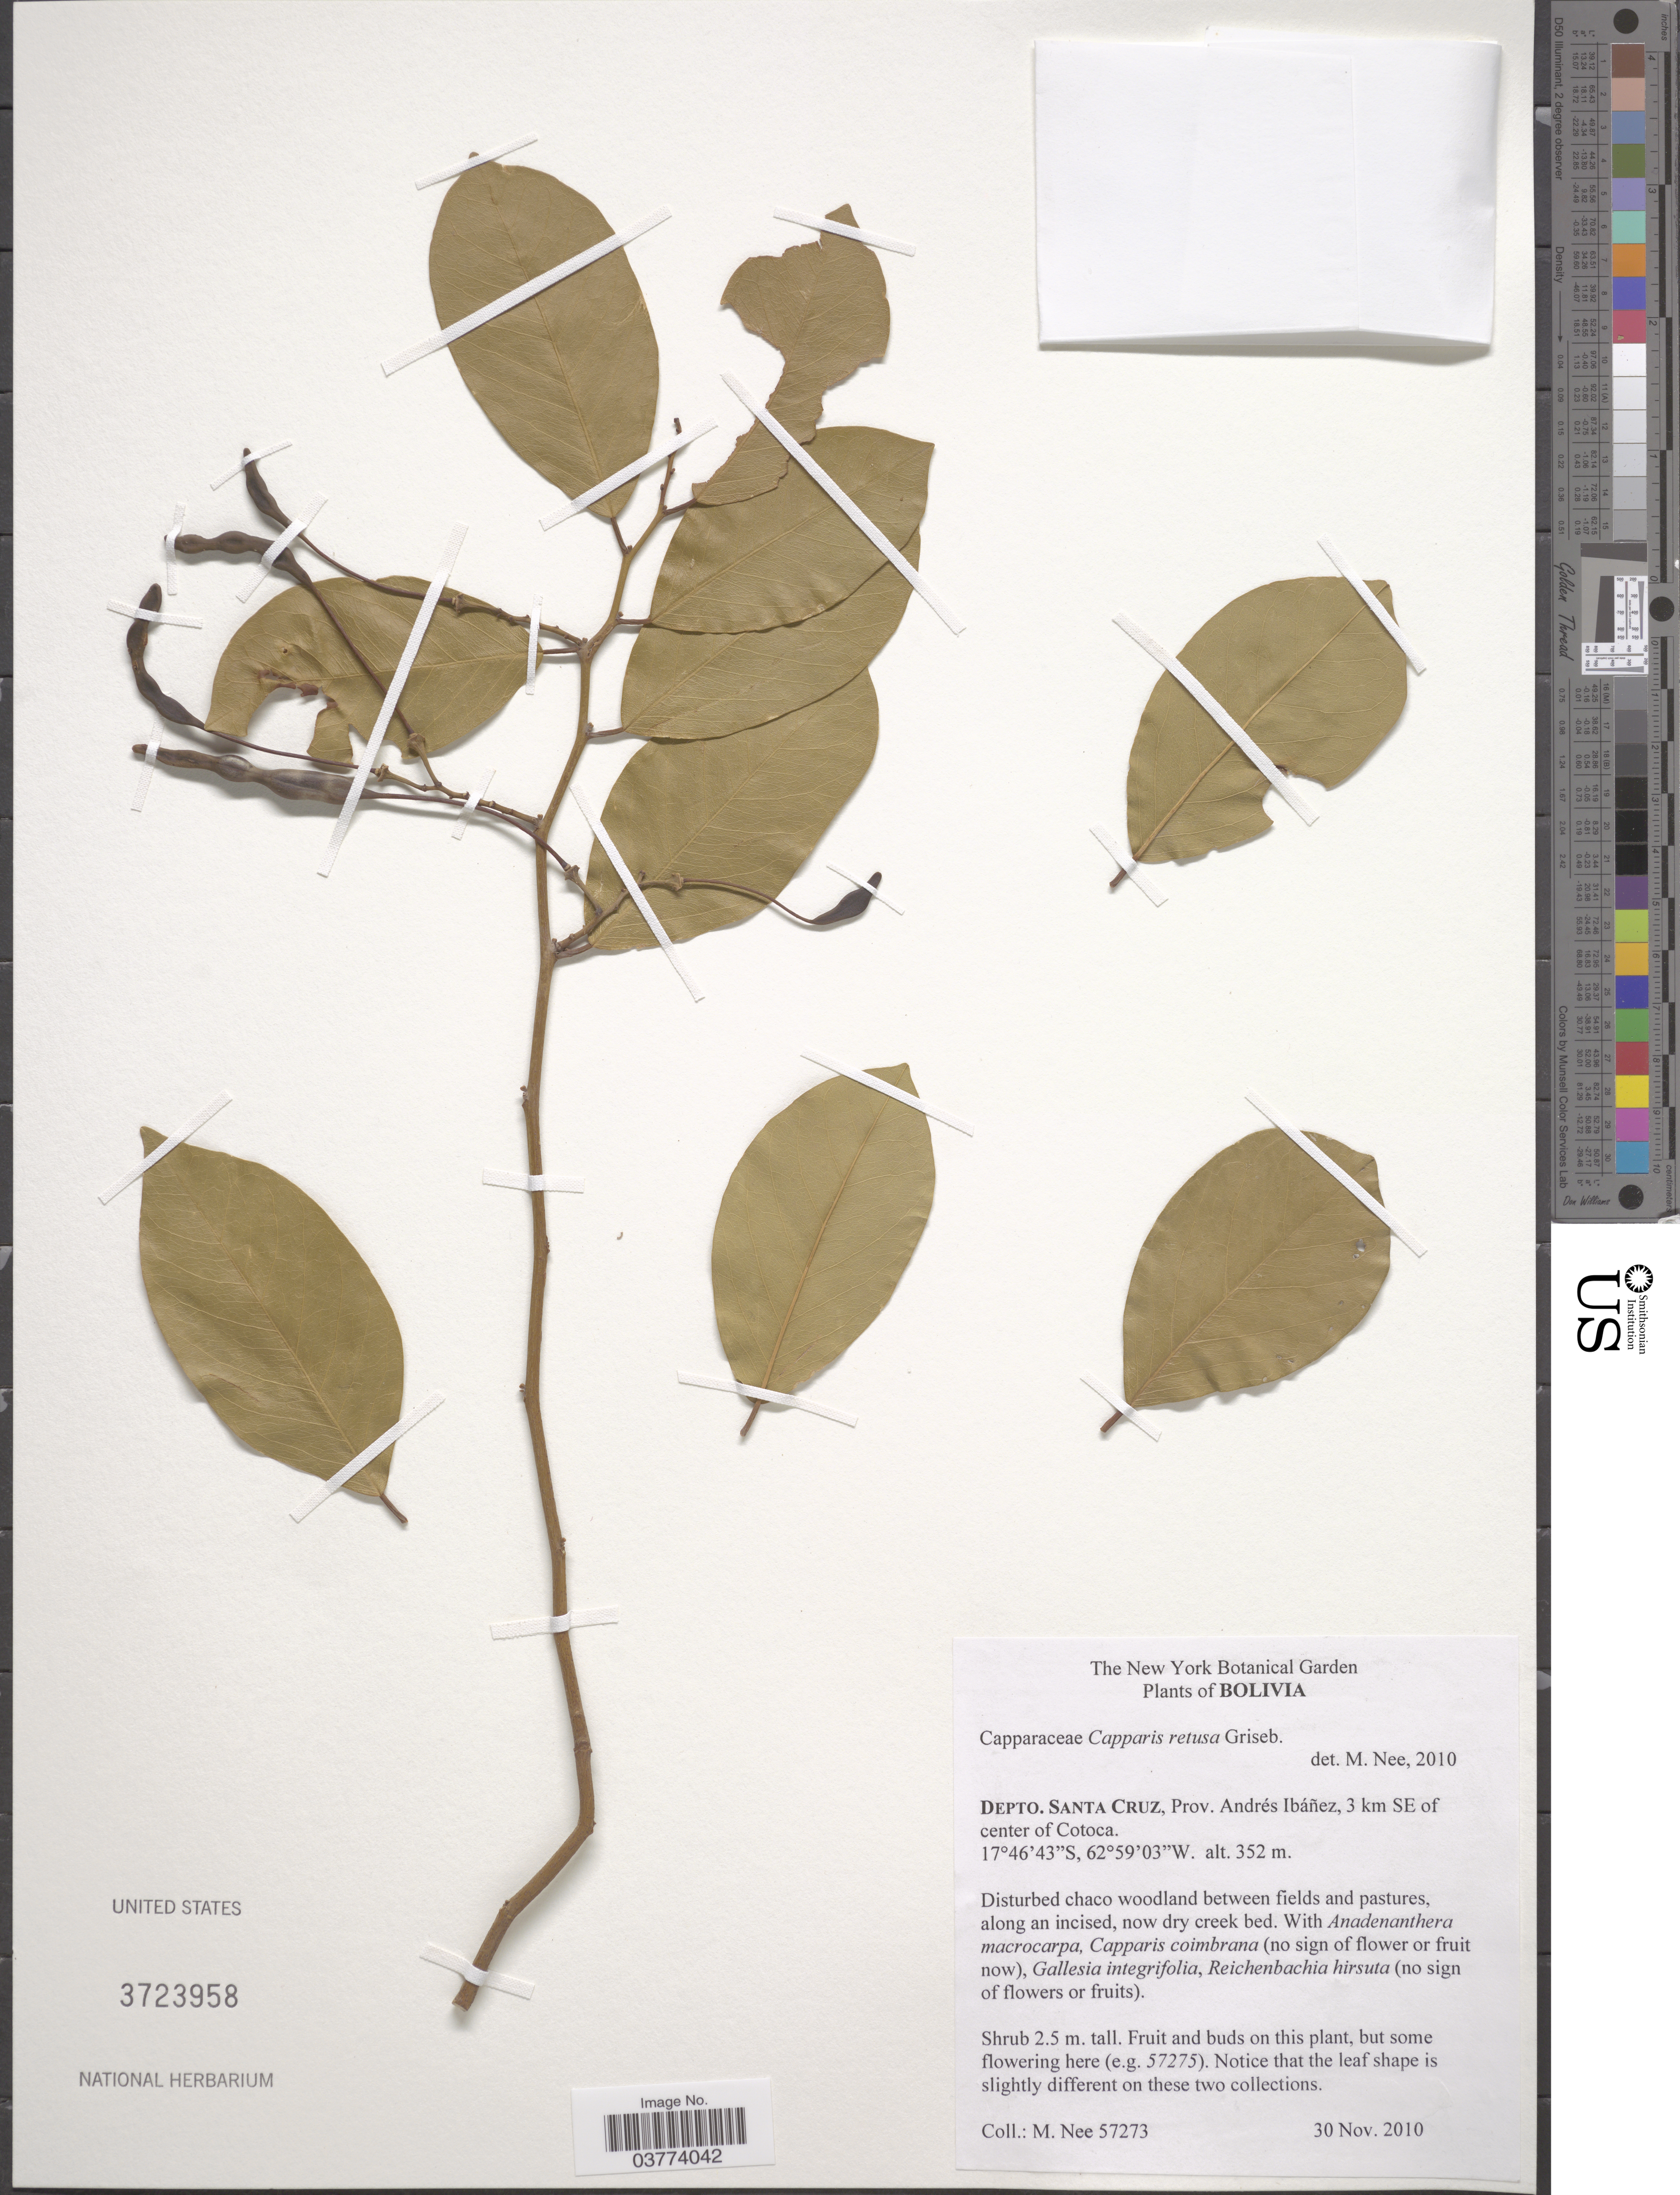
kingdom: Plantae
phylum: Tracheophyta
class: Magnoliopsida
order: Brassicales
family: Capparaceae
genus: Cynophalla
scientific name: Cynophalla retusa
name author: (Griseb.) Cornejo & Iltis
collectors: M. Nee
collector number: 57273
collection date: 2010-11-30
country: Bolivia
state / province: Santa Cruz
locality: Depto. Santa Cruz, Prov. Andrés Ibáñez, 3 km SE of center of Cotoca.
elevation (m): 352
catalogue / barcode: US 3723958